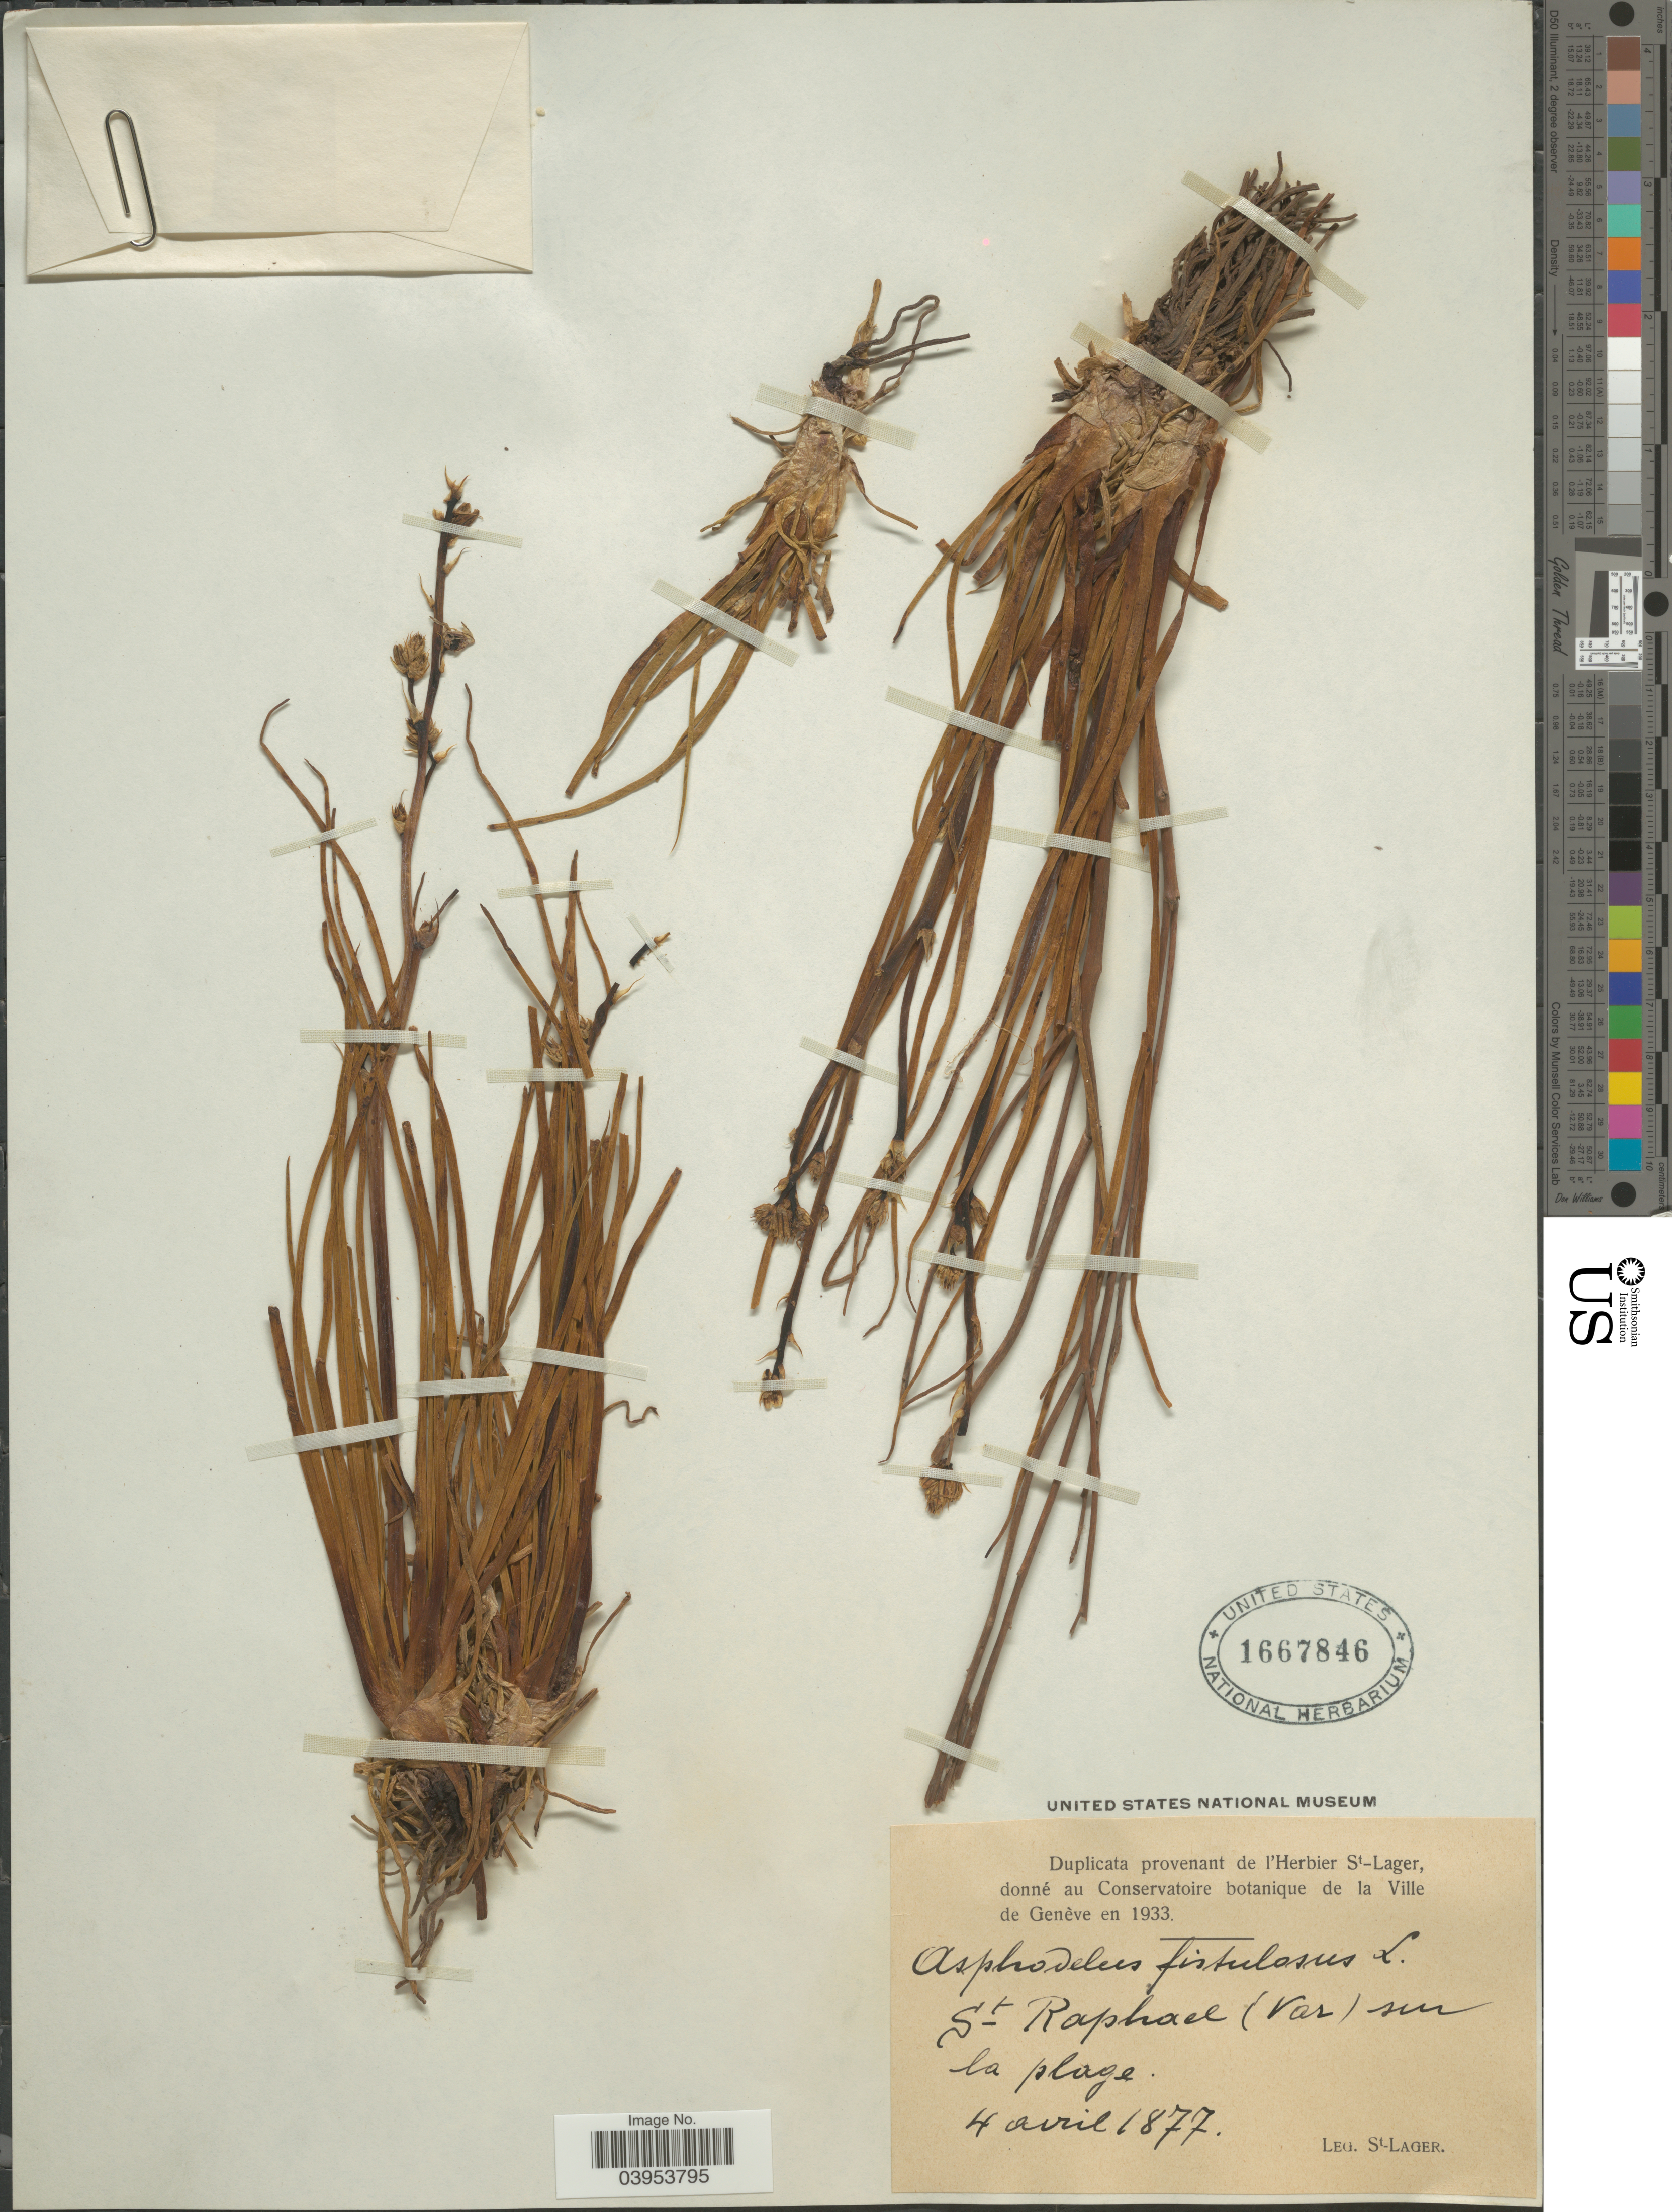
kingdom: Plantae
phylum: Tracheophyta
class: Liliopsida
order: Asparagales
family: Asphodelaceae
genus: Asphodelus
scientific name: Asphodelus fistulosus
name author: L.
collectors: -. St. Lager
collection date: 1877-04-04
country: France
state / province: Provence-Alpes-Côte d'Azur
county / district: Var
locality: St Raphael (Var) sur la plage.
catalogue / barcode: US 1667846